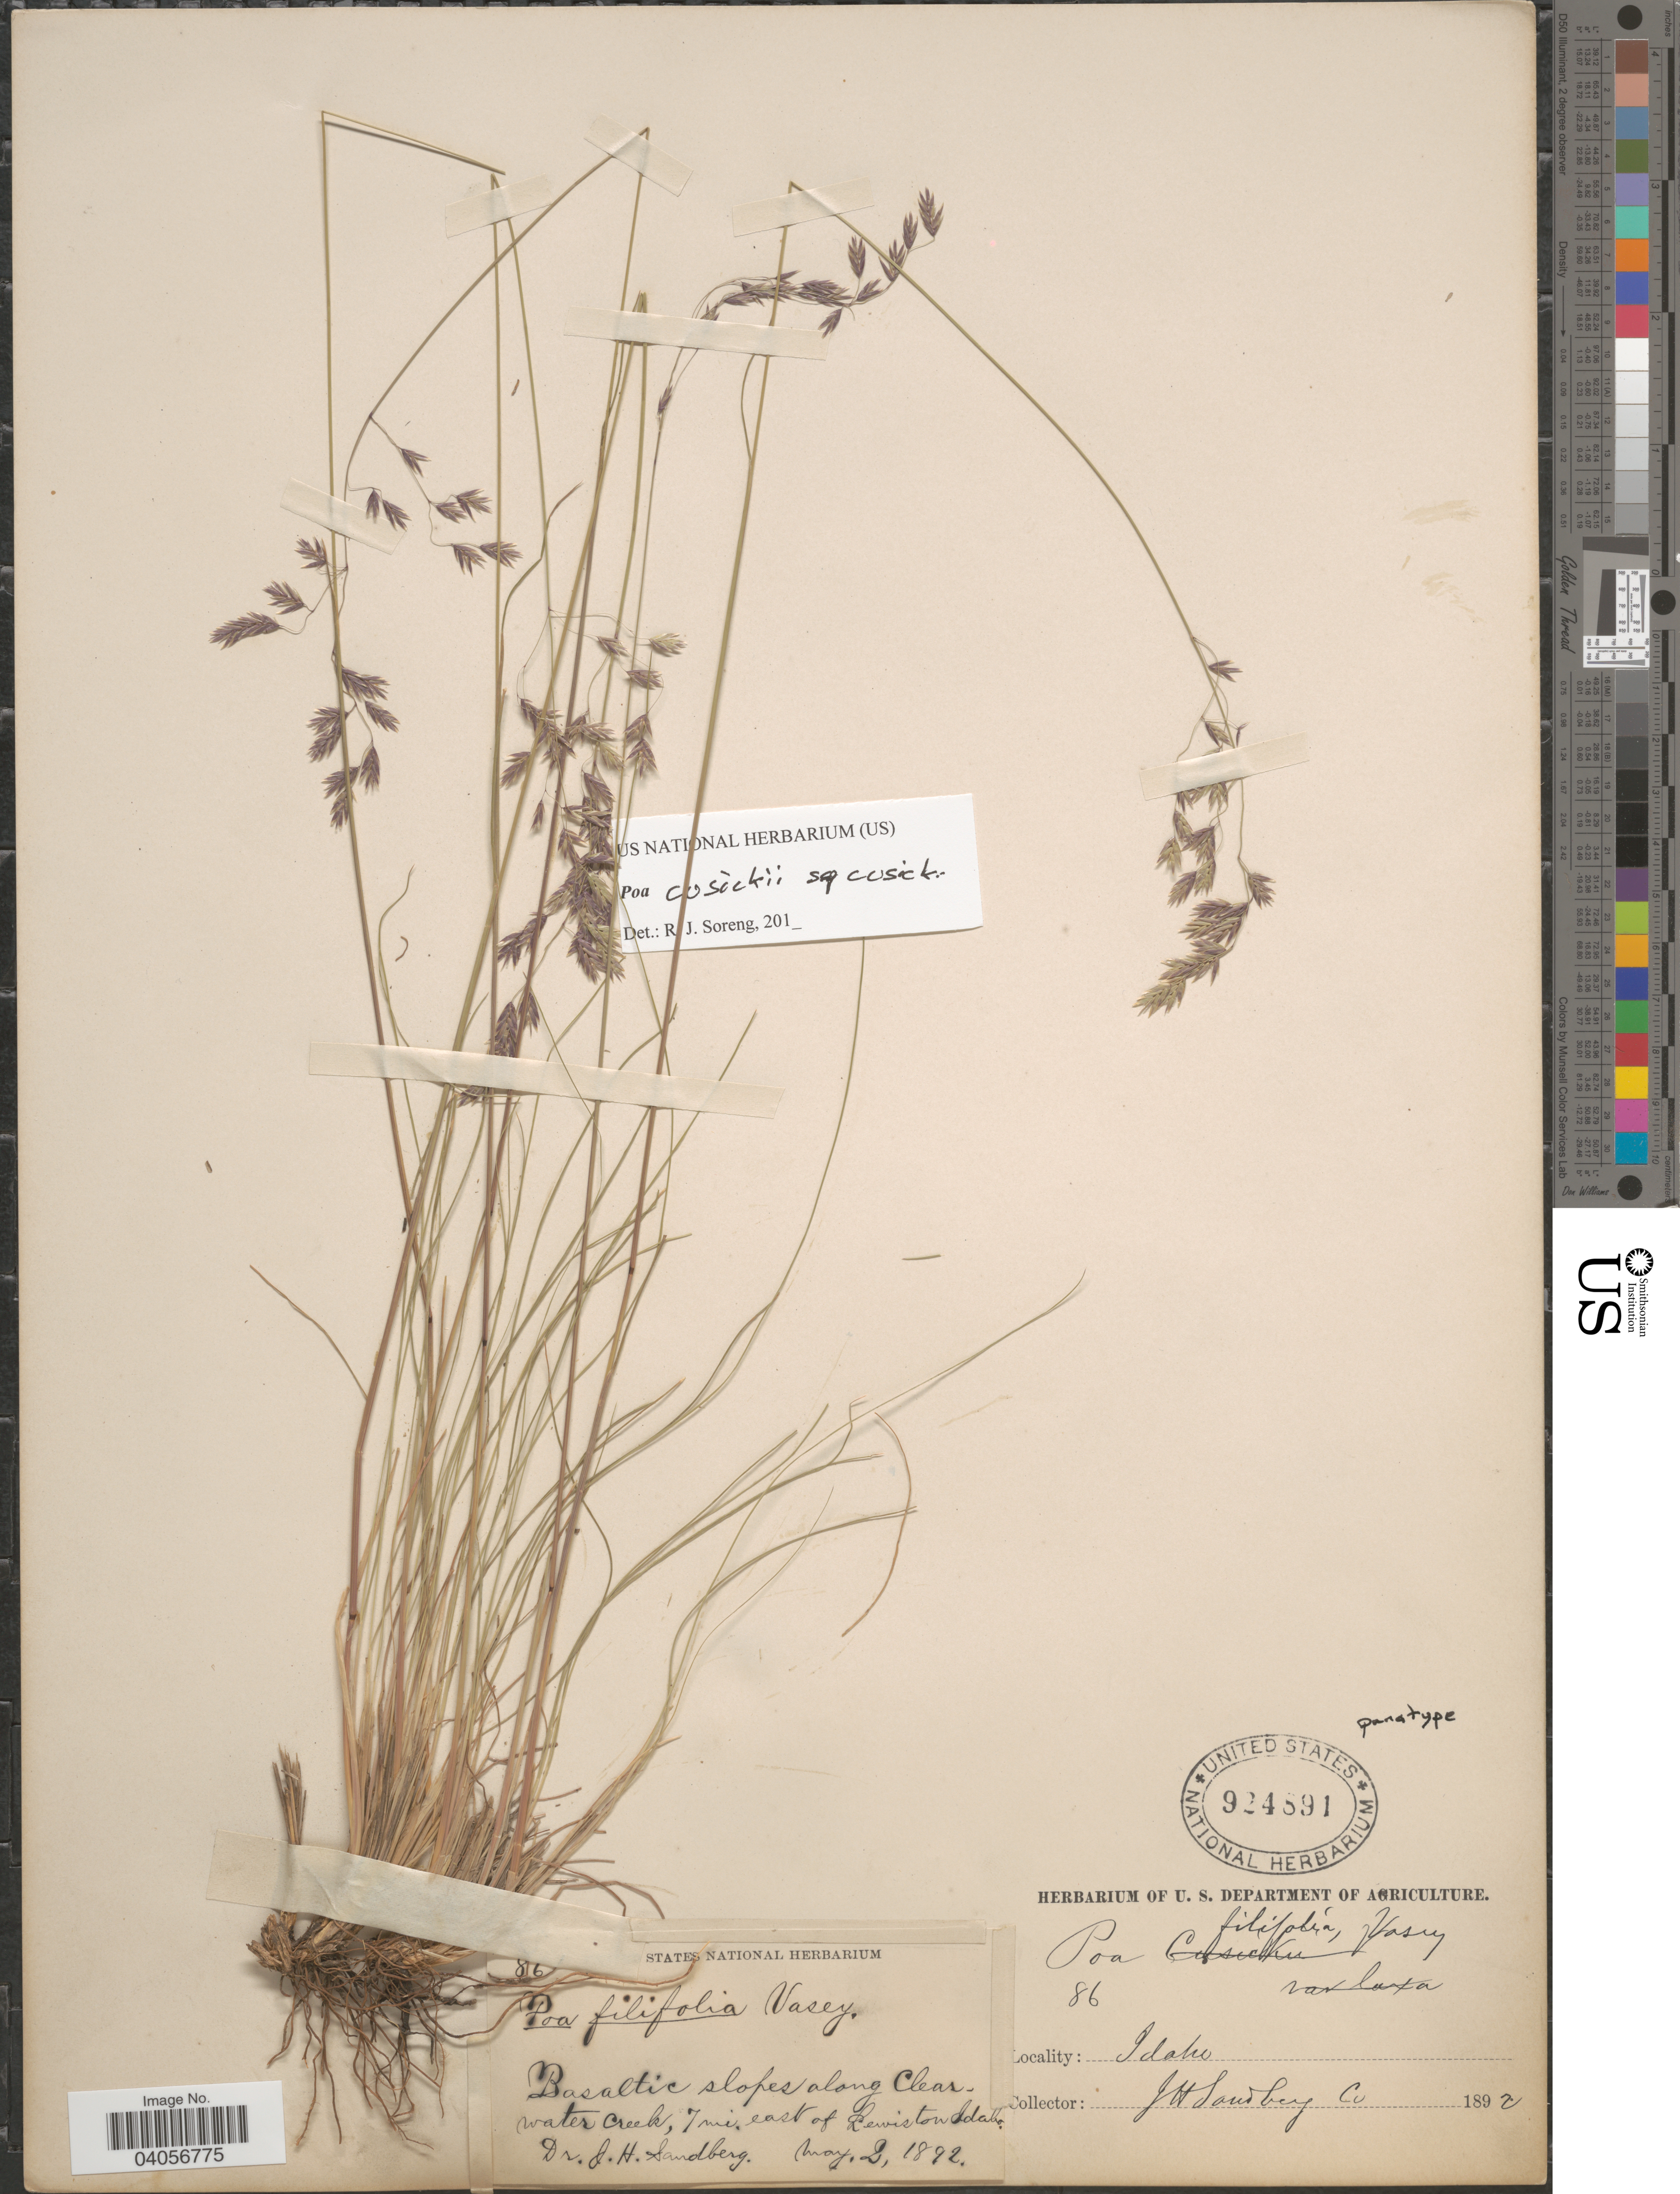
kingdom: Plantae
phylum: Tracheophyta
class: Liliopsida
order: Poales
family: Poaceae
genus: Poa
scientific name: Poa cusickii subsp. cusickii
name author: Vasey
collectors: J. H. Sandberg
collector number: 86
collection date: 1892-05-02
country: United States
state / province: Idaho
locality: Basaltic slopes along Clearwater Creek, 7 mi. east of Lewiston.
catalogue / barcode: US 924891